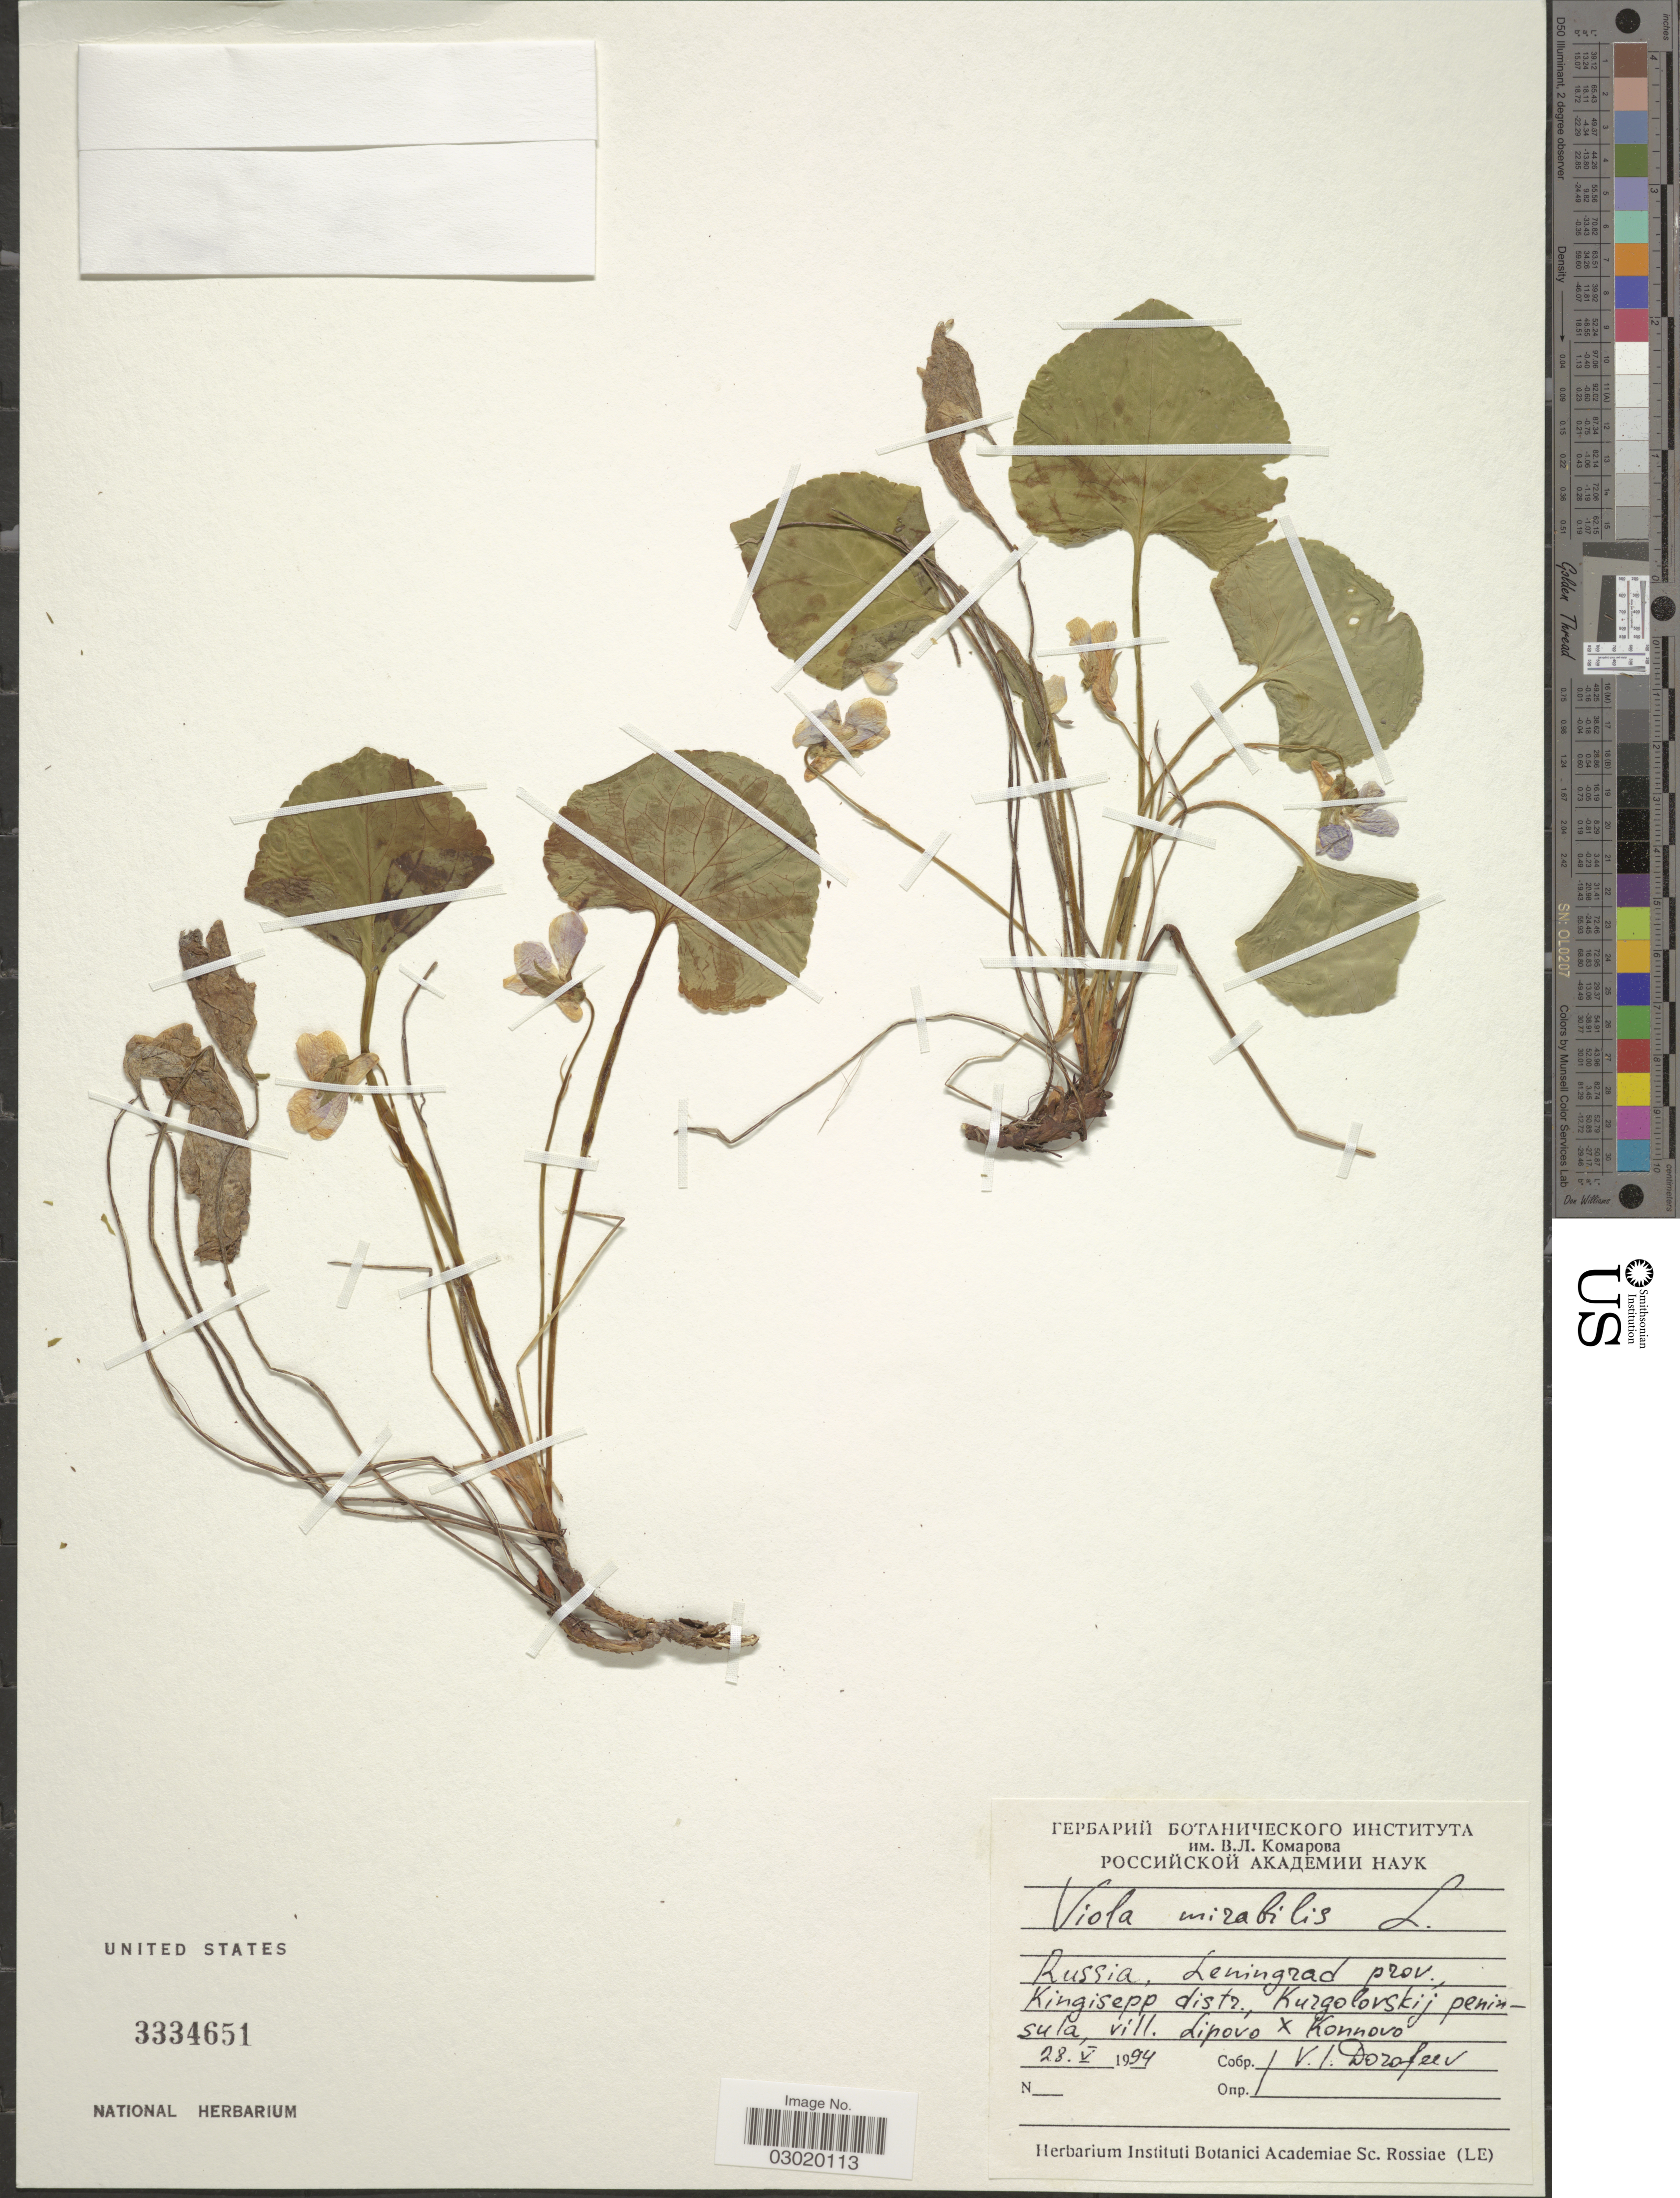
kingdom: Plantae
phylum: Tracheophyta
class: Magnoliopsida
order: Malpighiales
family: Violaceae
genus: Viola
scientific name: Viola mirabilis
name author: L.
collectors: V. Dorofeev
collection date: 1994-05-28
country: Russian Federation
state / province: Leningrad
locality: Kingisepp distr., Kurgolovskij peninsula, vill. Lipovo and Konnovo.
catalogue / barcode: US 3334651